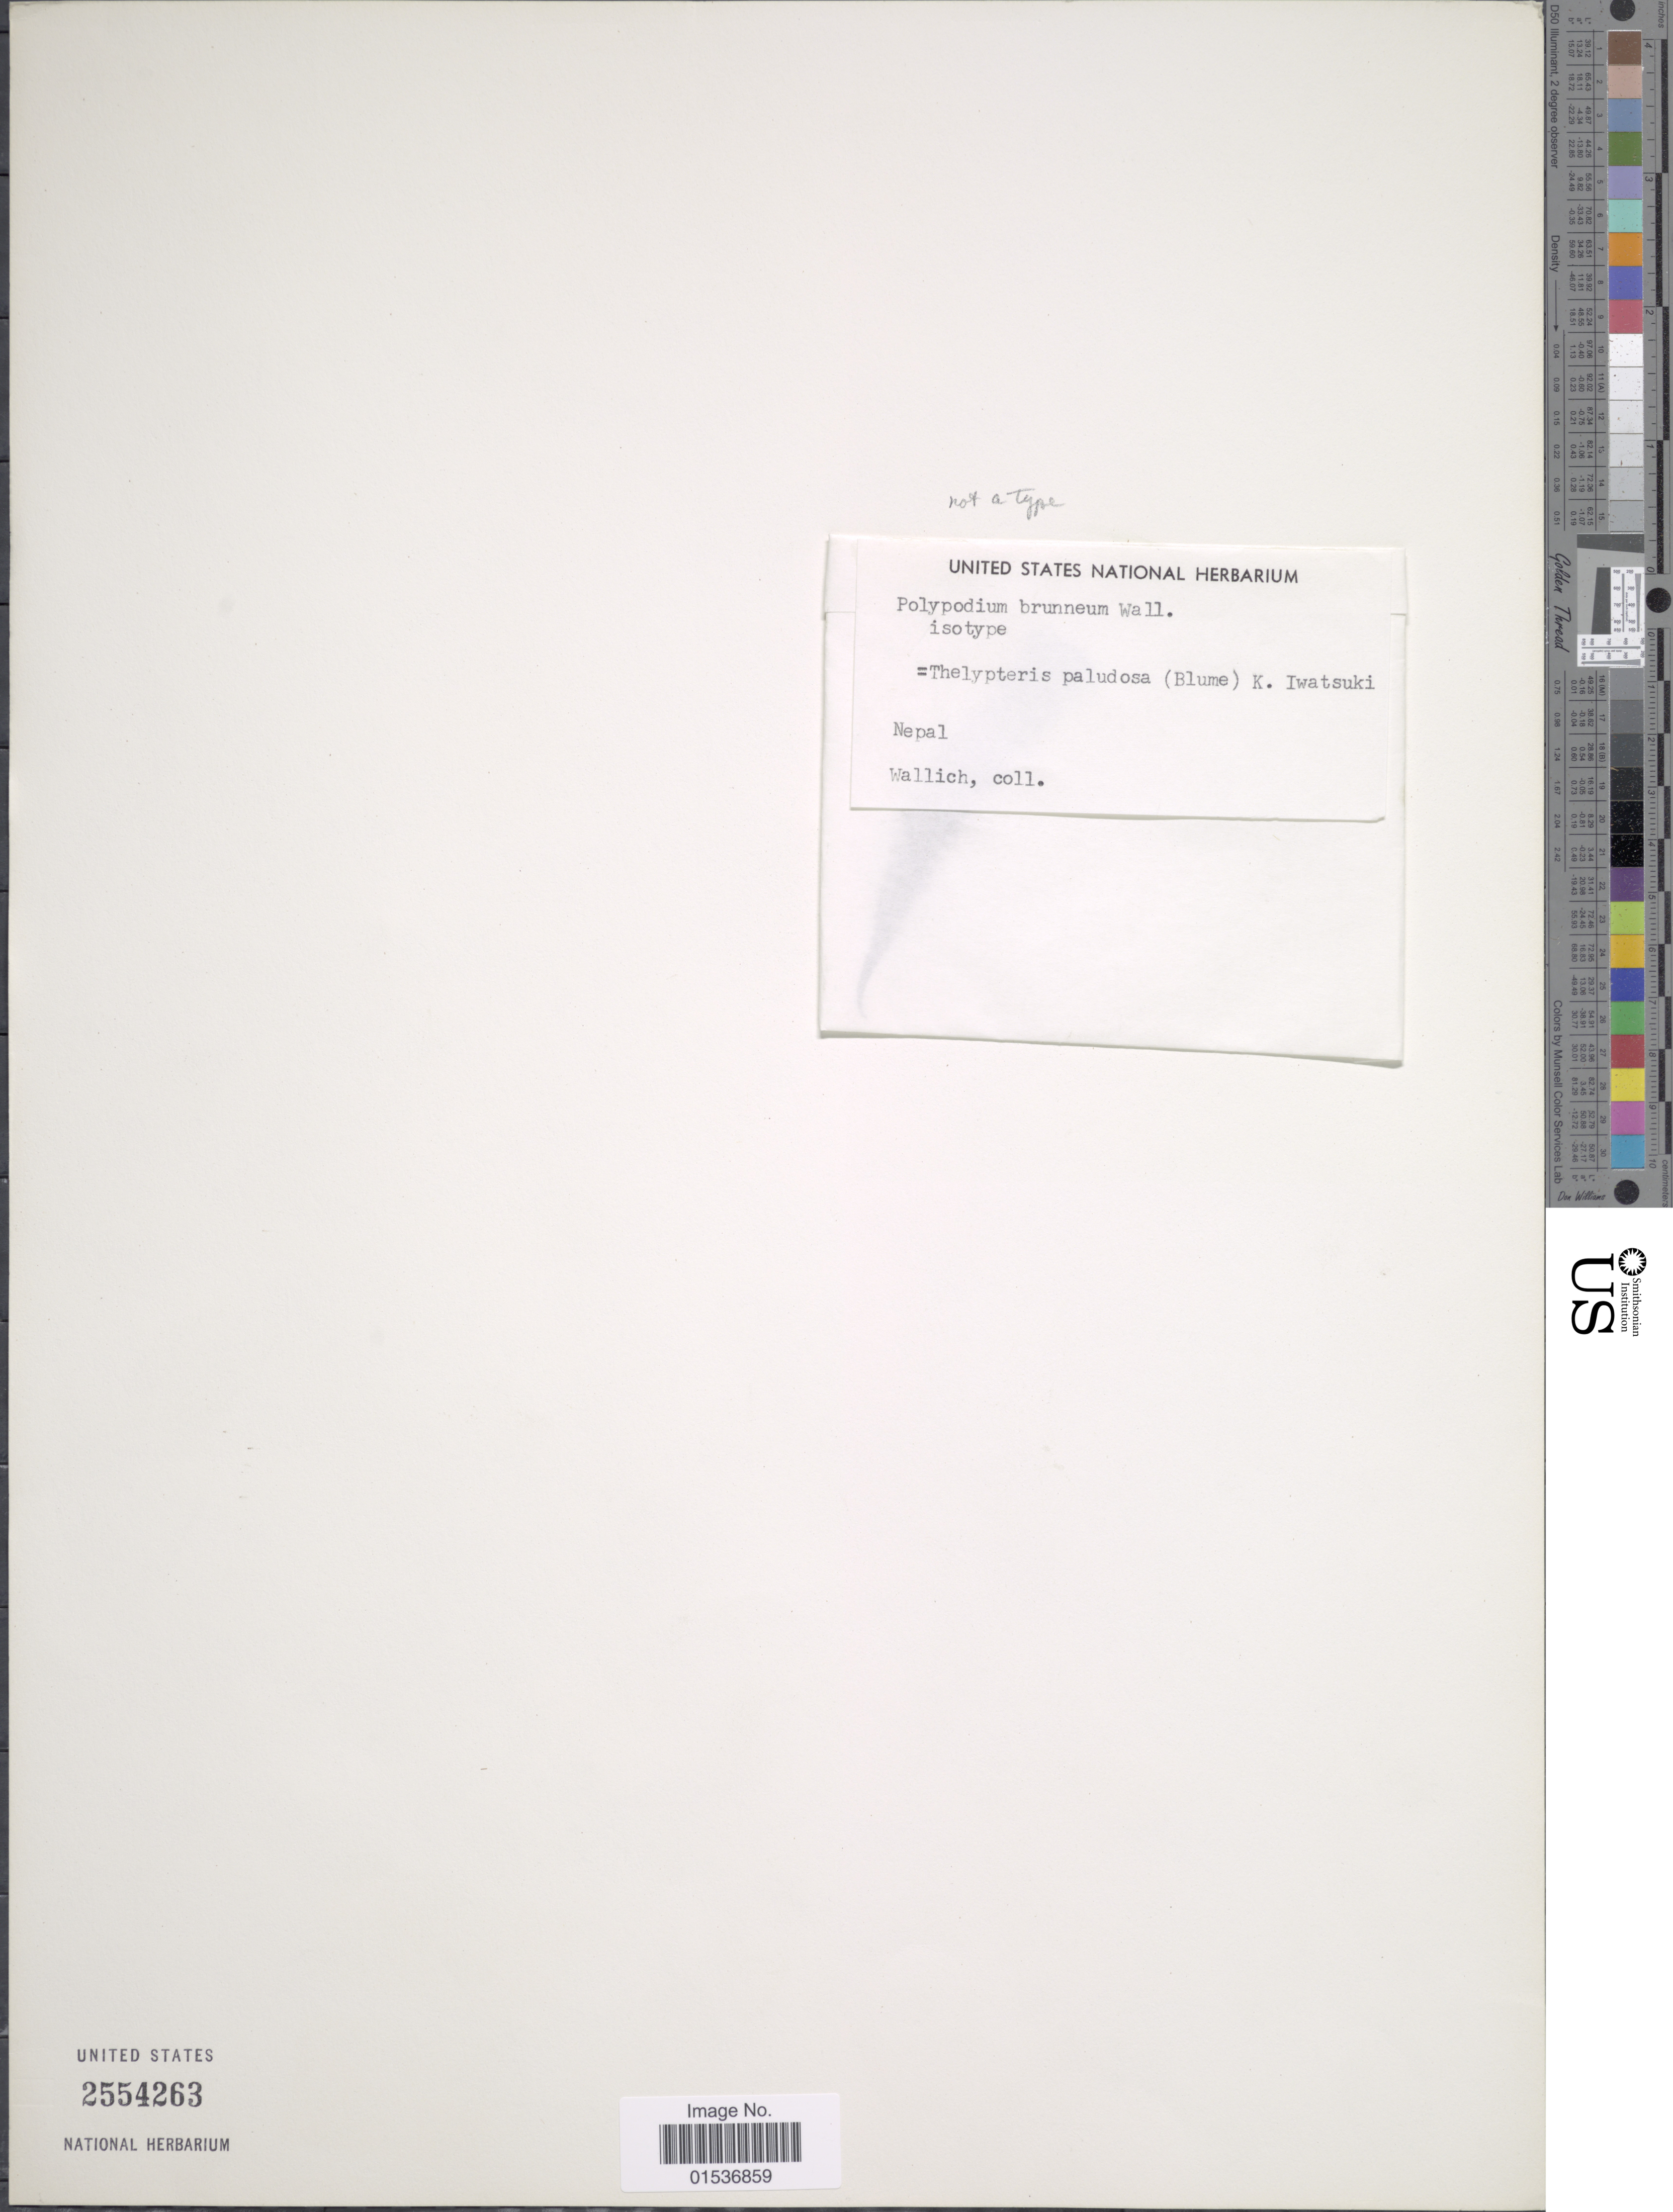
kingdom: Plantae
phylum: Tracheophyta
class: Polypodiopsida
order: Polypodiales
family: Thelypteridaceae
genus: Pseudophegopteris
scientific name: Pseudophegopteris pyrrhorachis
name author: (Kunze) Ching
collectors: -- Wallich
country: Nepal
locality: Nepal.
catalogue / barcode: US 2554263